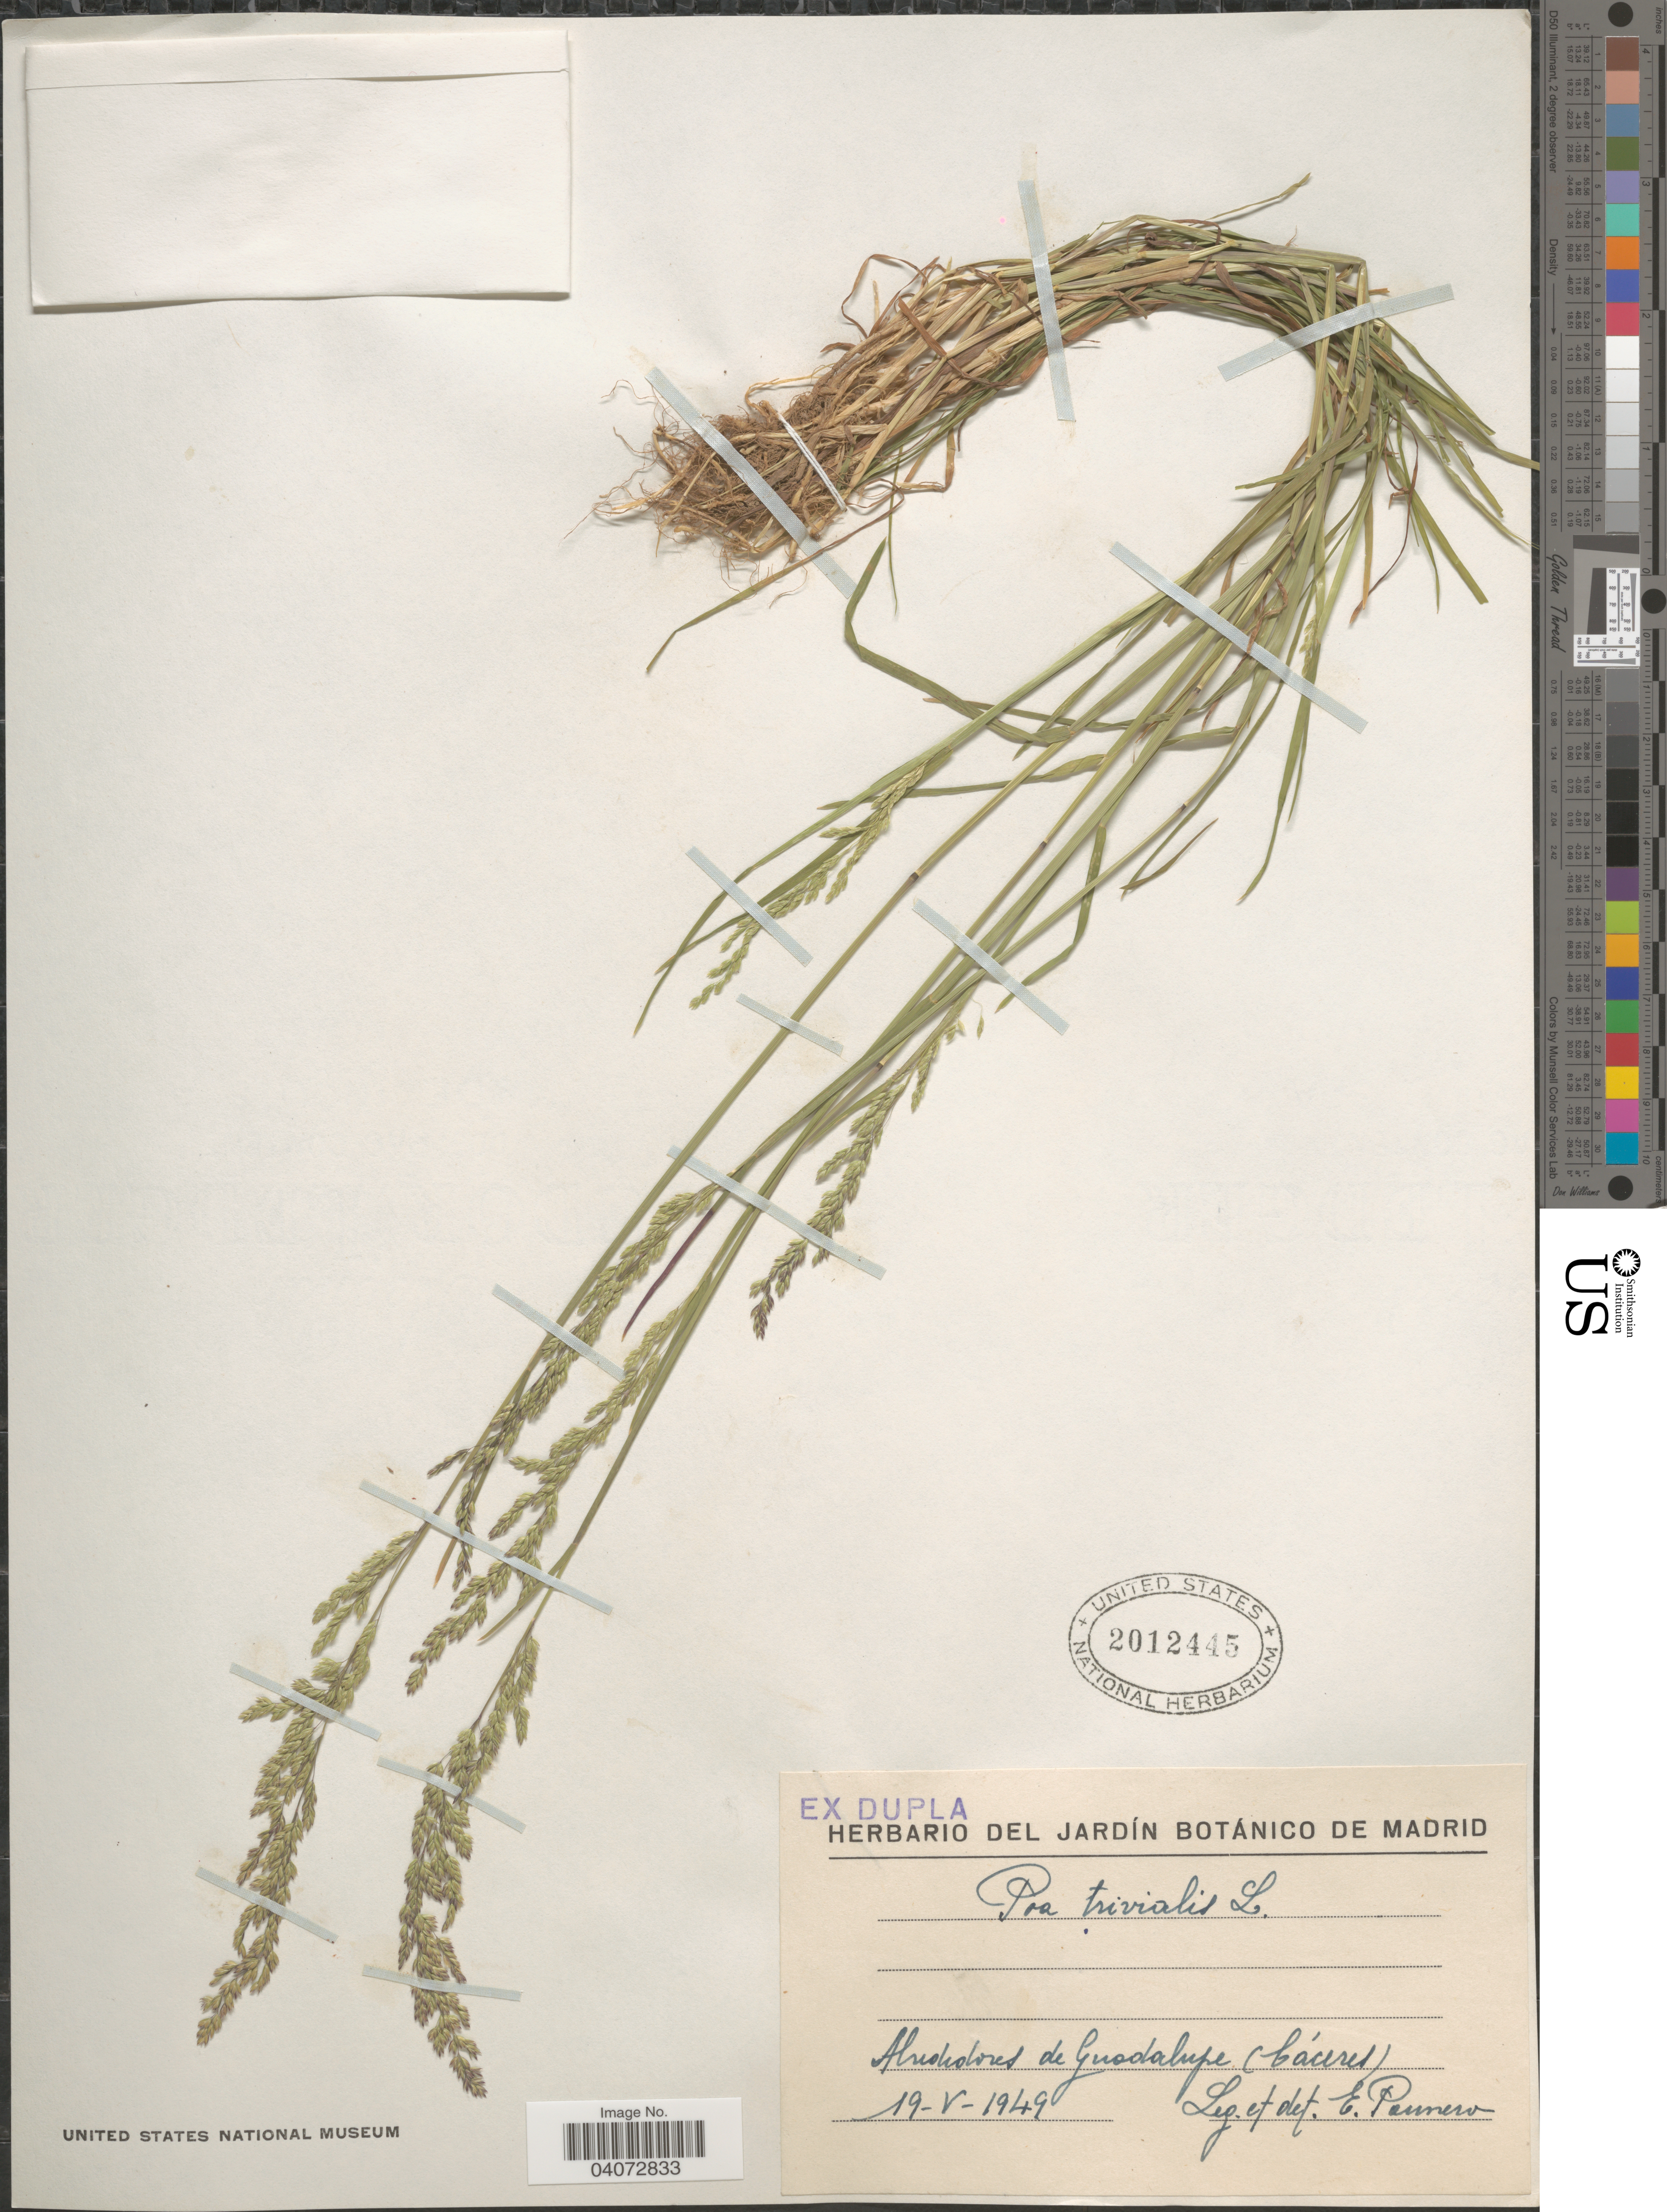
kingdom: Plantae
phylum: Tracheophyta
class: Liliopsida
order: Poales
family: Poaceae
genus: Poa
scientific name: Poa trivialis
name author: L.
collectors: J. Panero E.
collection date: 1949-05-19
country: Spain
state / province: Madrid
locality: Alrededores de Guadalupe (Cáceres)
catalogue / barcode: US 2012445